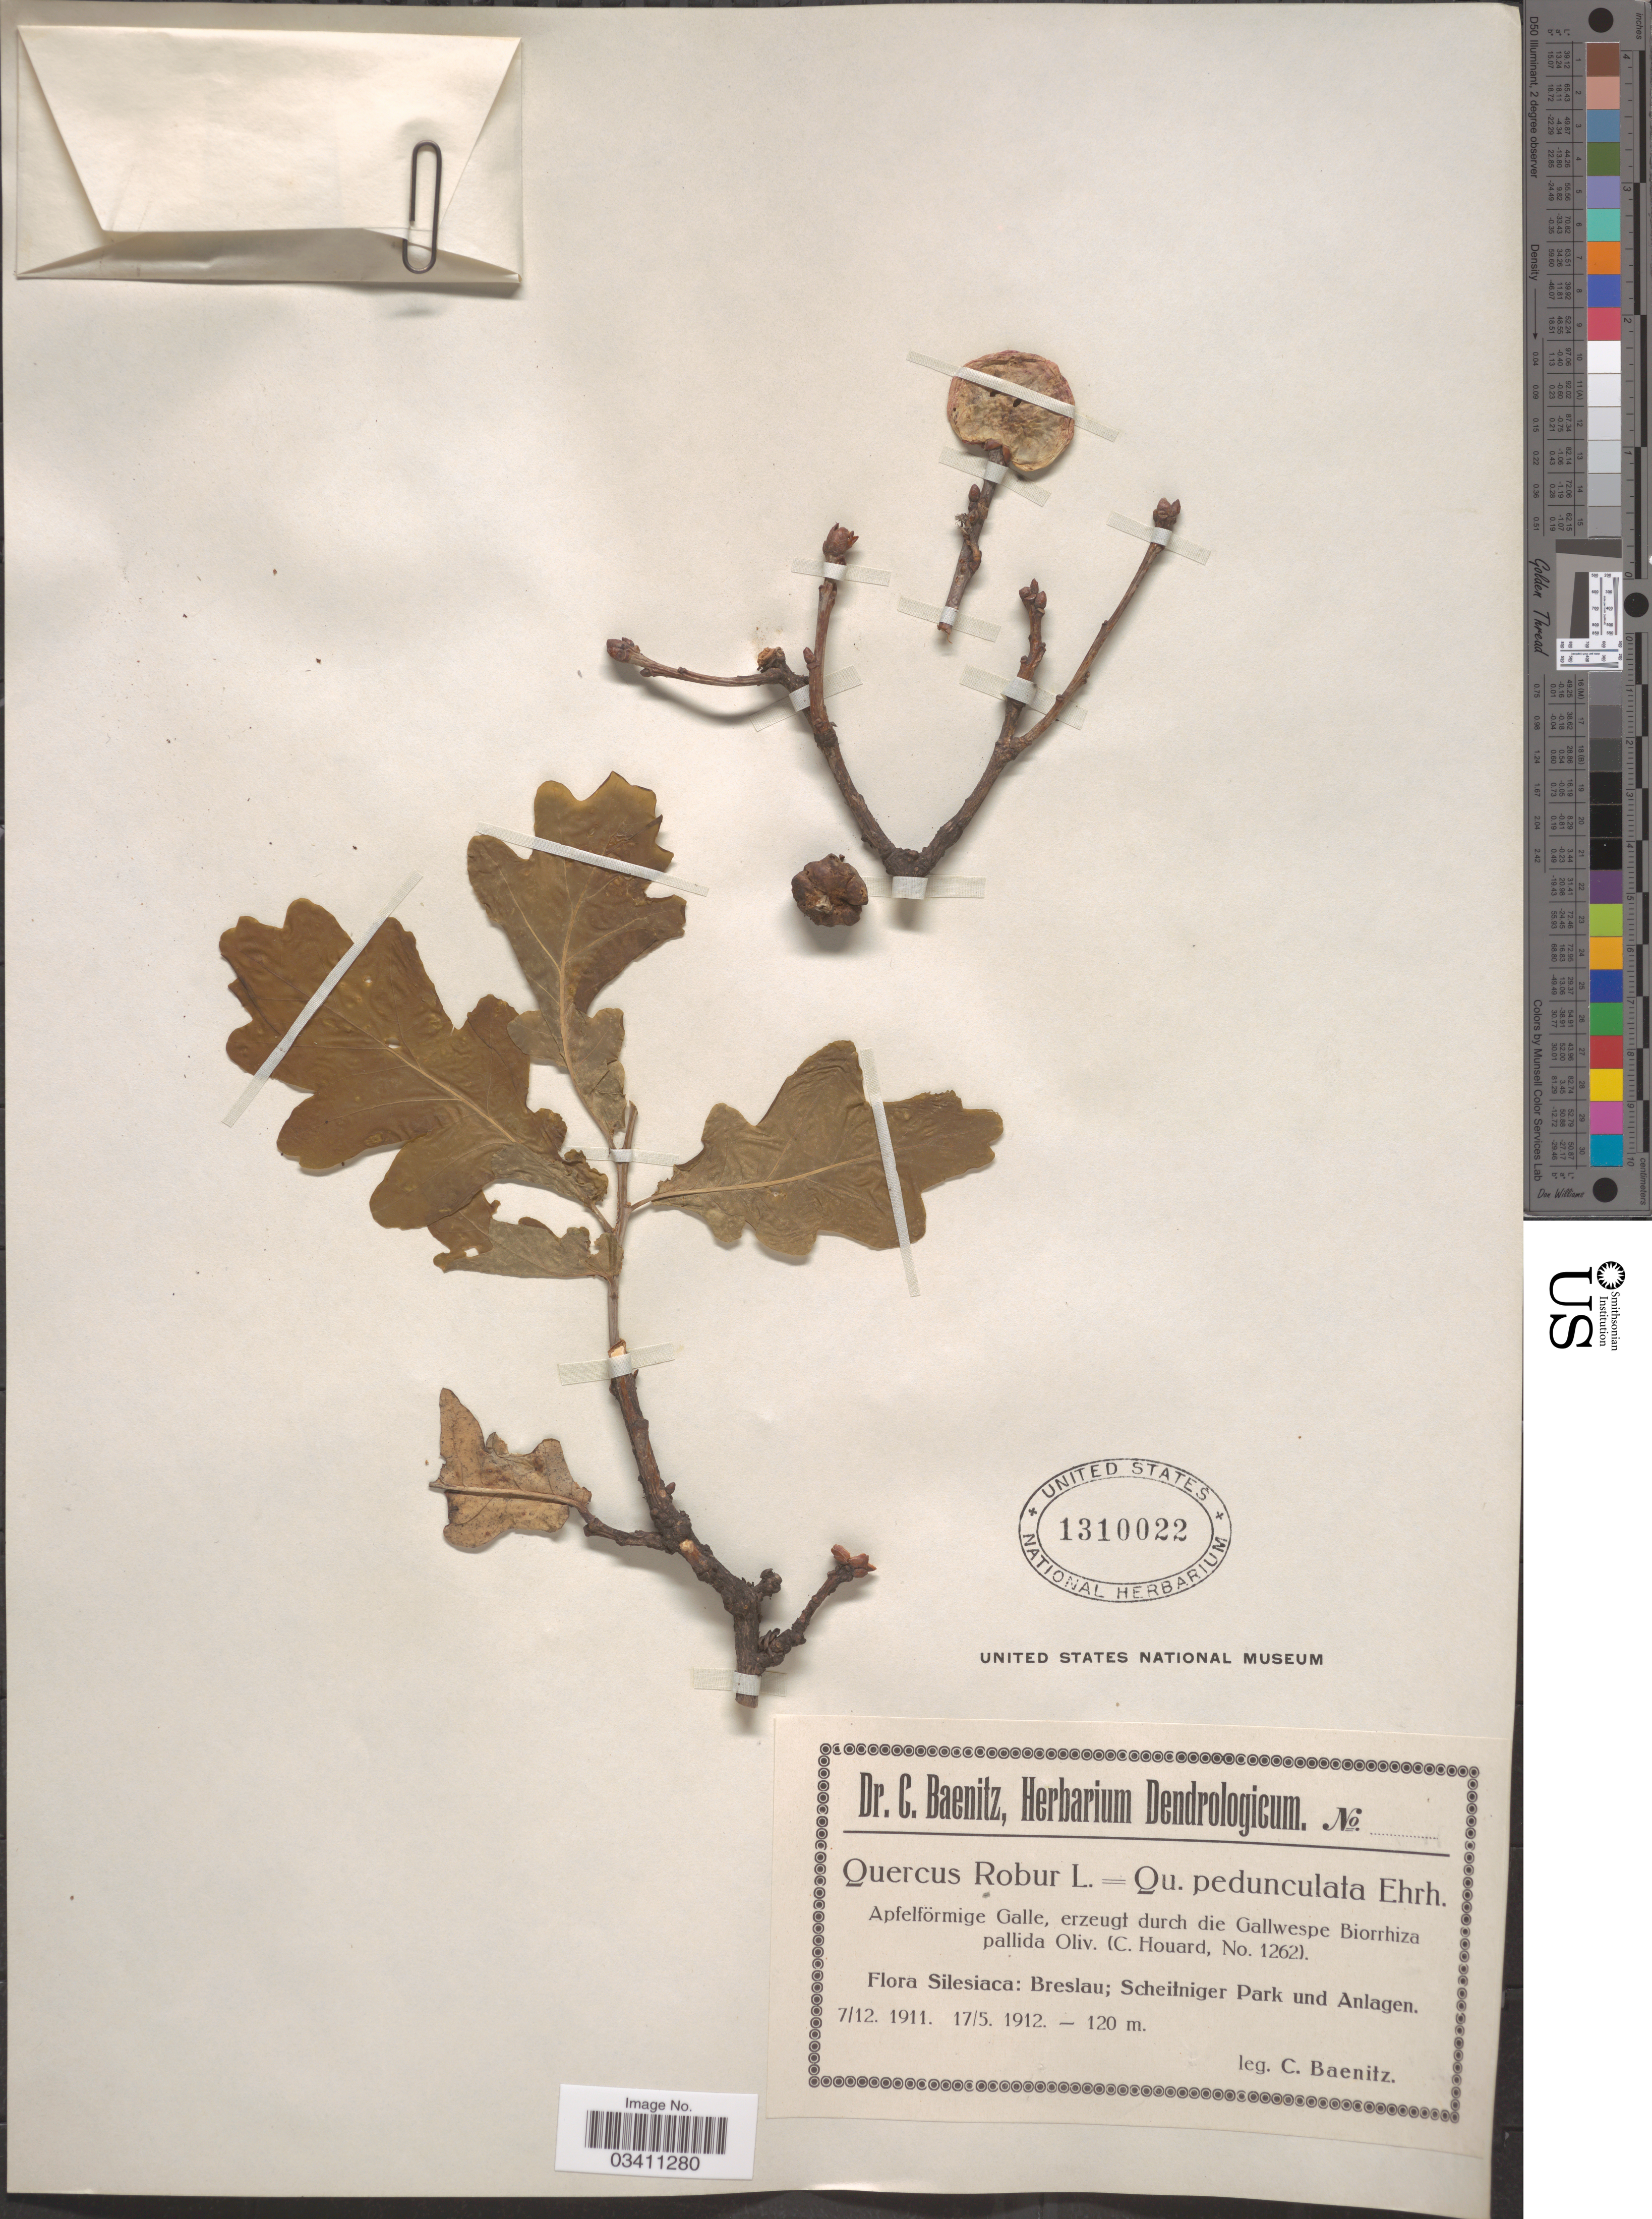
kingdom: Plantae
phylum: Tracheophyta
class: Magnoliopsida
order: Fagales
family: Fagaceae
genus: Quercus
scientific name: Quercus robur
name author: L.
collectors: C. G. Baenitz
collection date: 1911-12-07/1912-05-17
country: Poland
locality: Silesiaca: Breslau; Scheitniger Park und Anlagen.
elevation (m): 120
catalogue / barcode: US 1310022